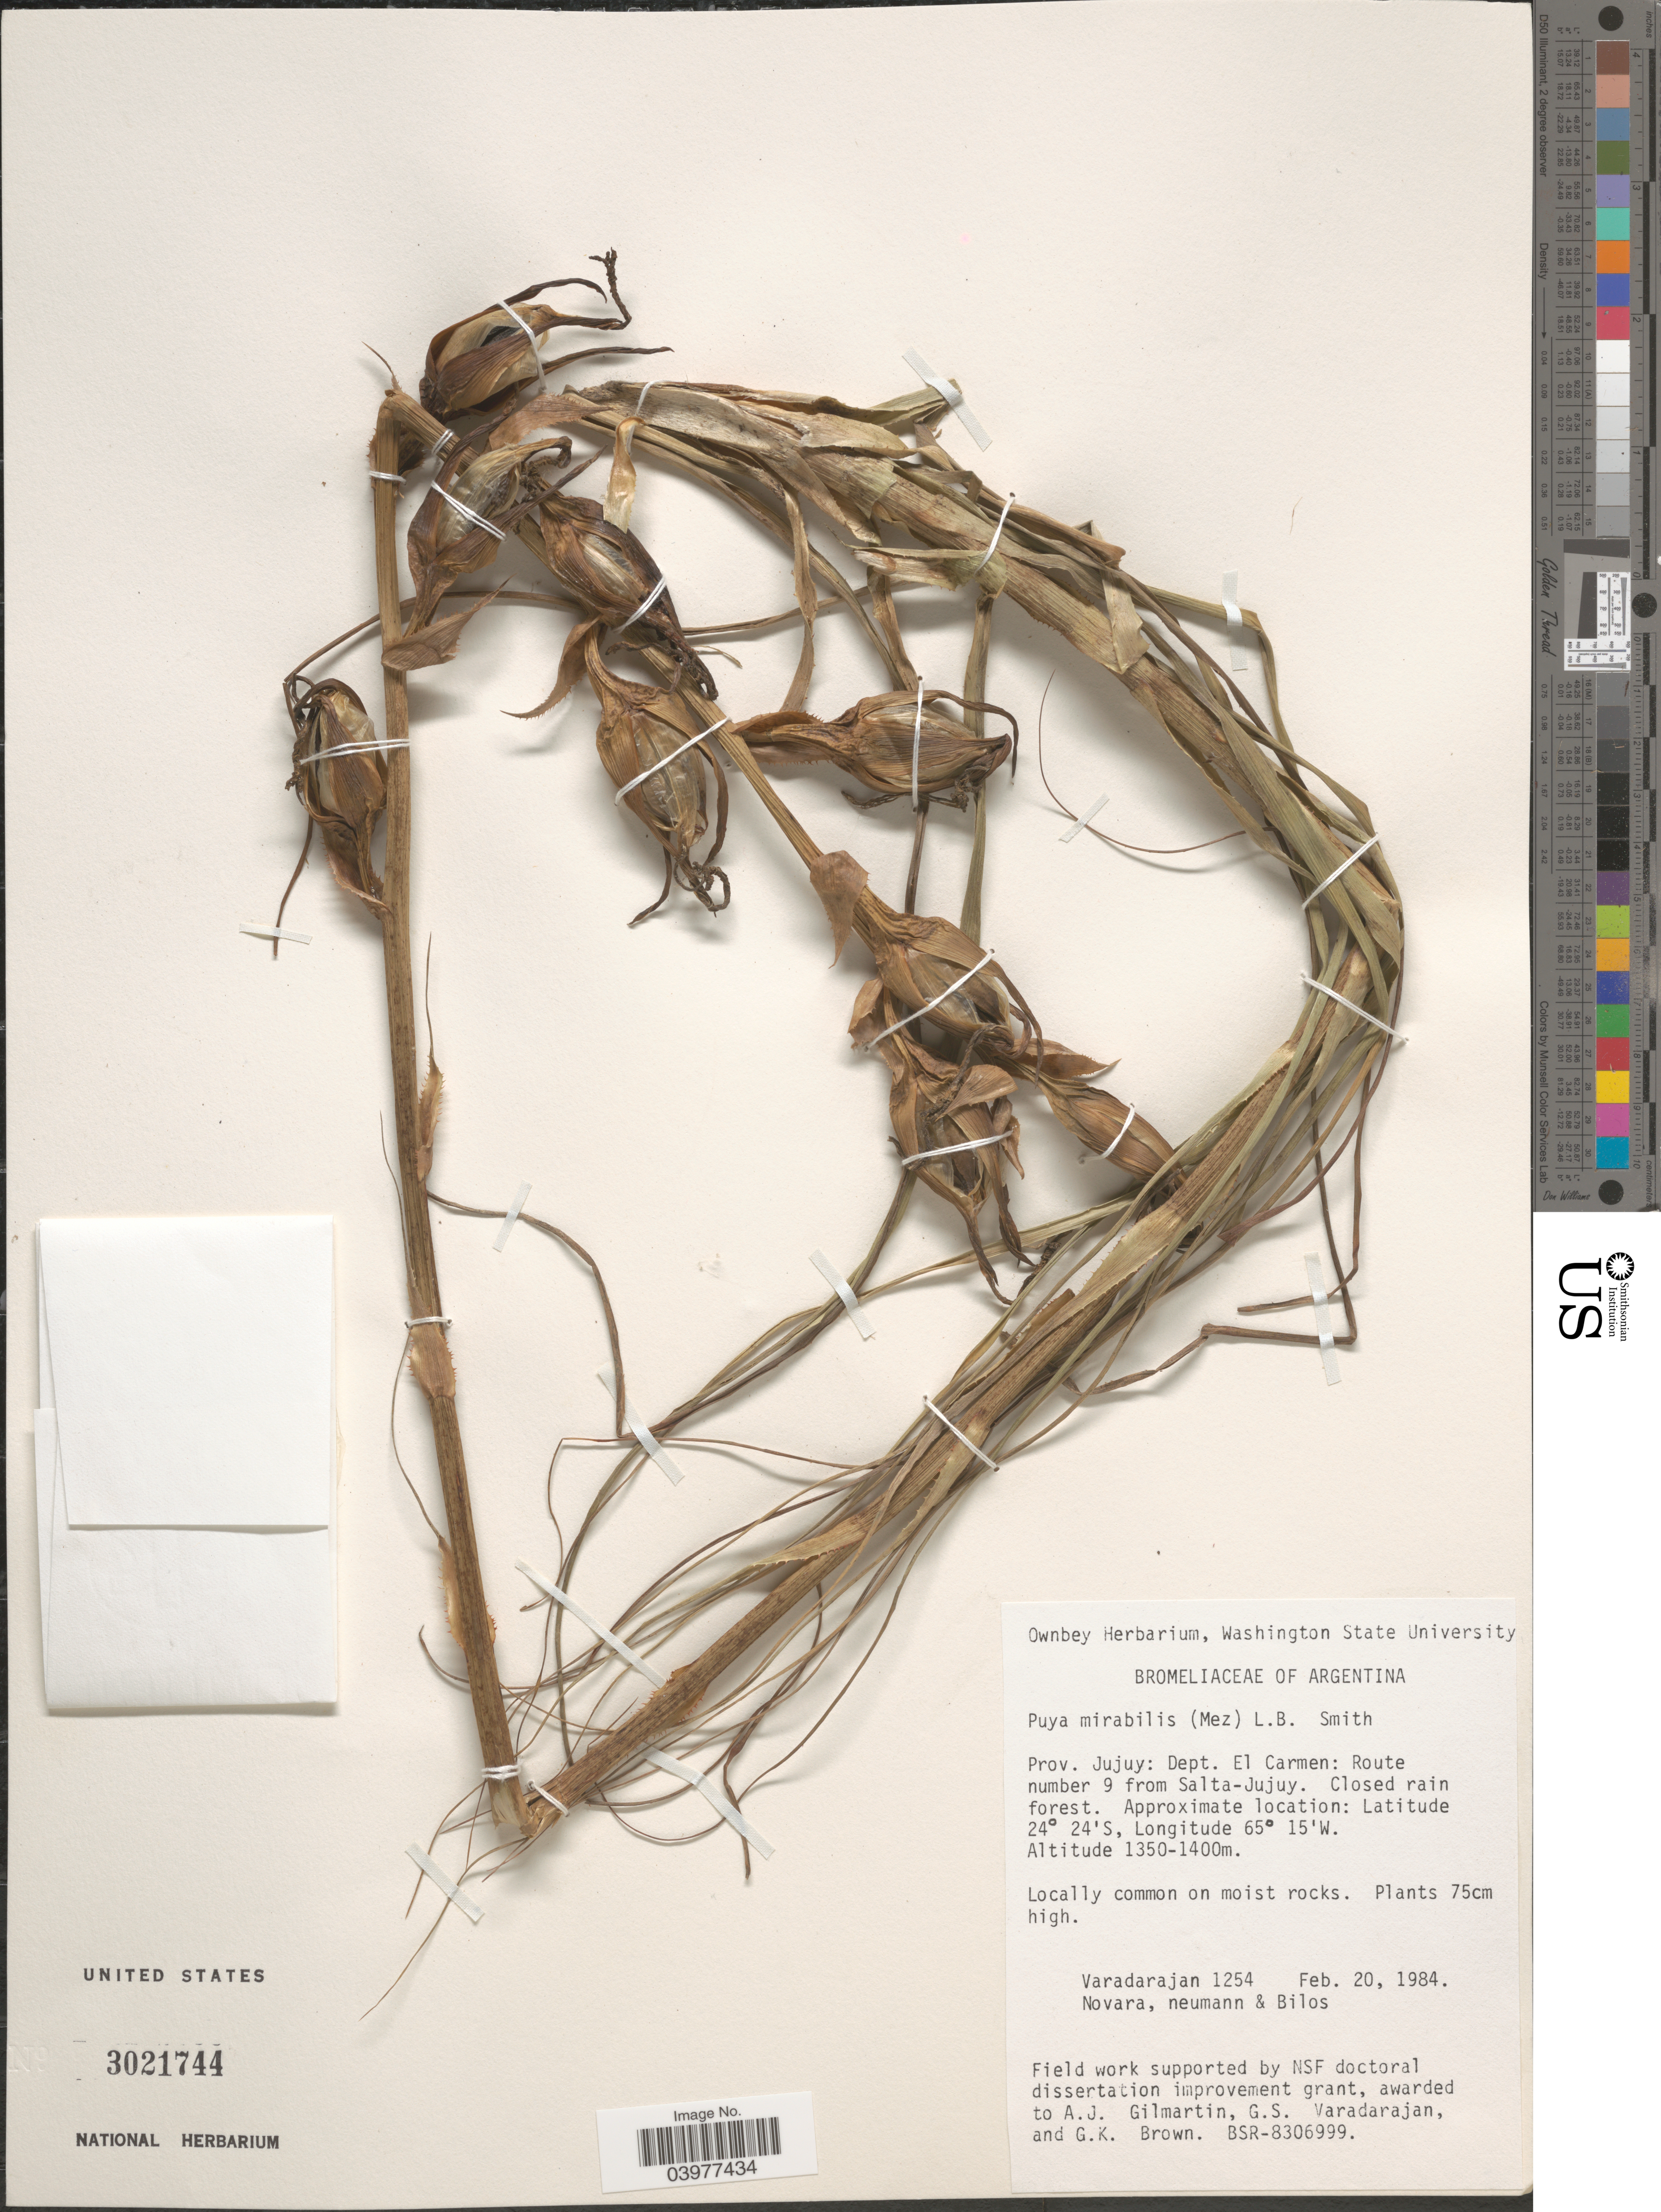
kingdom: Plantae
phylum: Tracheophyta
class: Liliopsida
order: Poales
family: Bromeliaceae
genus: Puya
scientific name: Puya mirabilis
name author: (Mez) L.B. Sm.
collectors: G. S. Varadarajan, -. Novara, Neumann, -- & -. Bilos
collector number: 1254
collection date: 1984-02-20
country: Argentina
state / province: Jujuy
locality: Dept. El Carmen: Route number 9 from Salta-Jujuy. Closed rain forest.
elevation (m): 1350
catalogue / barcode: US 3021744